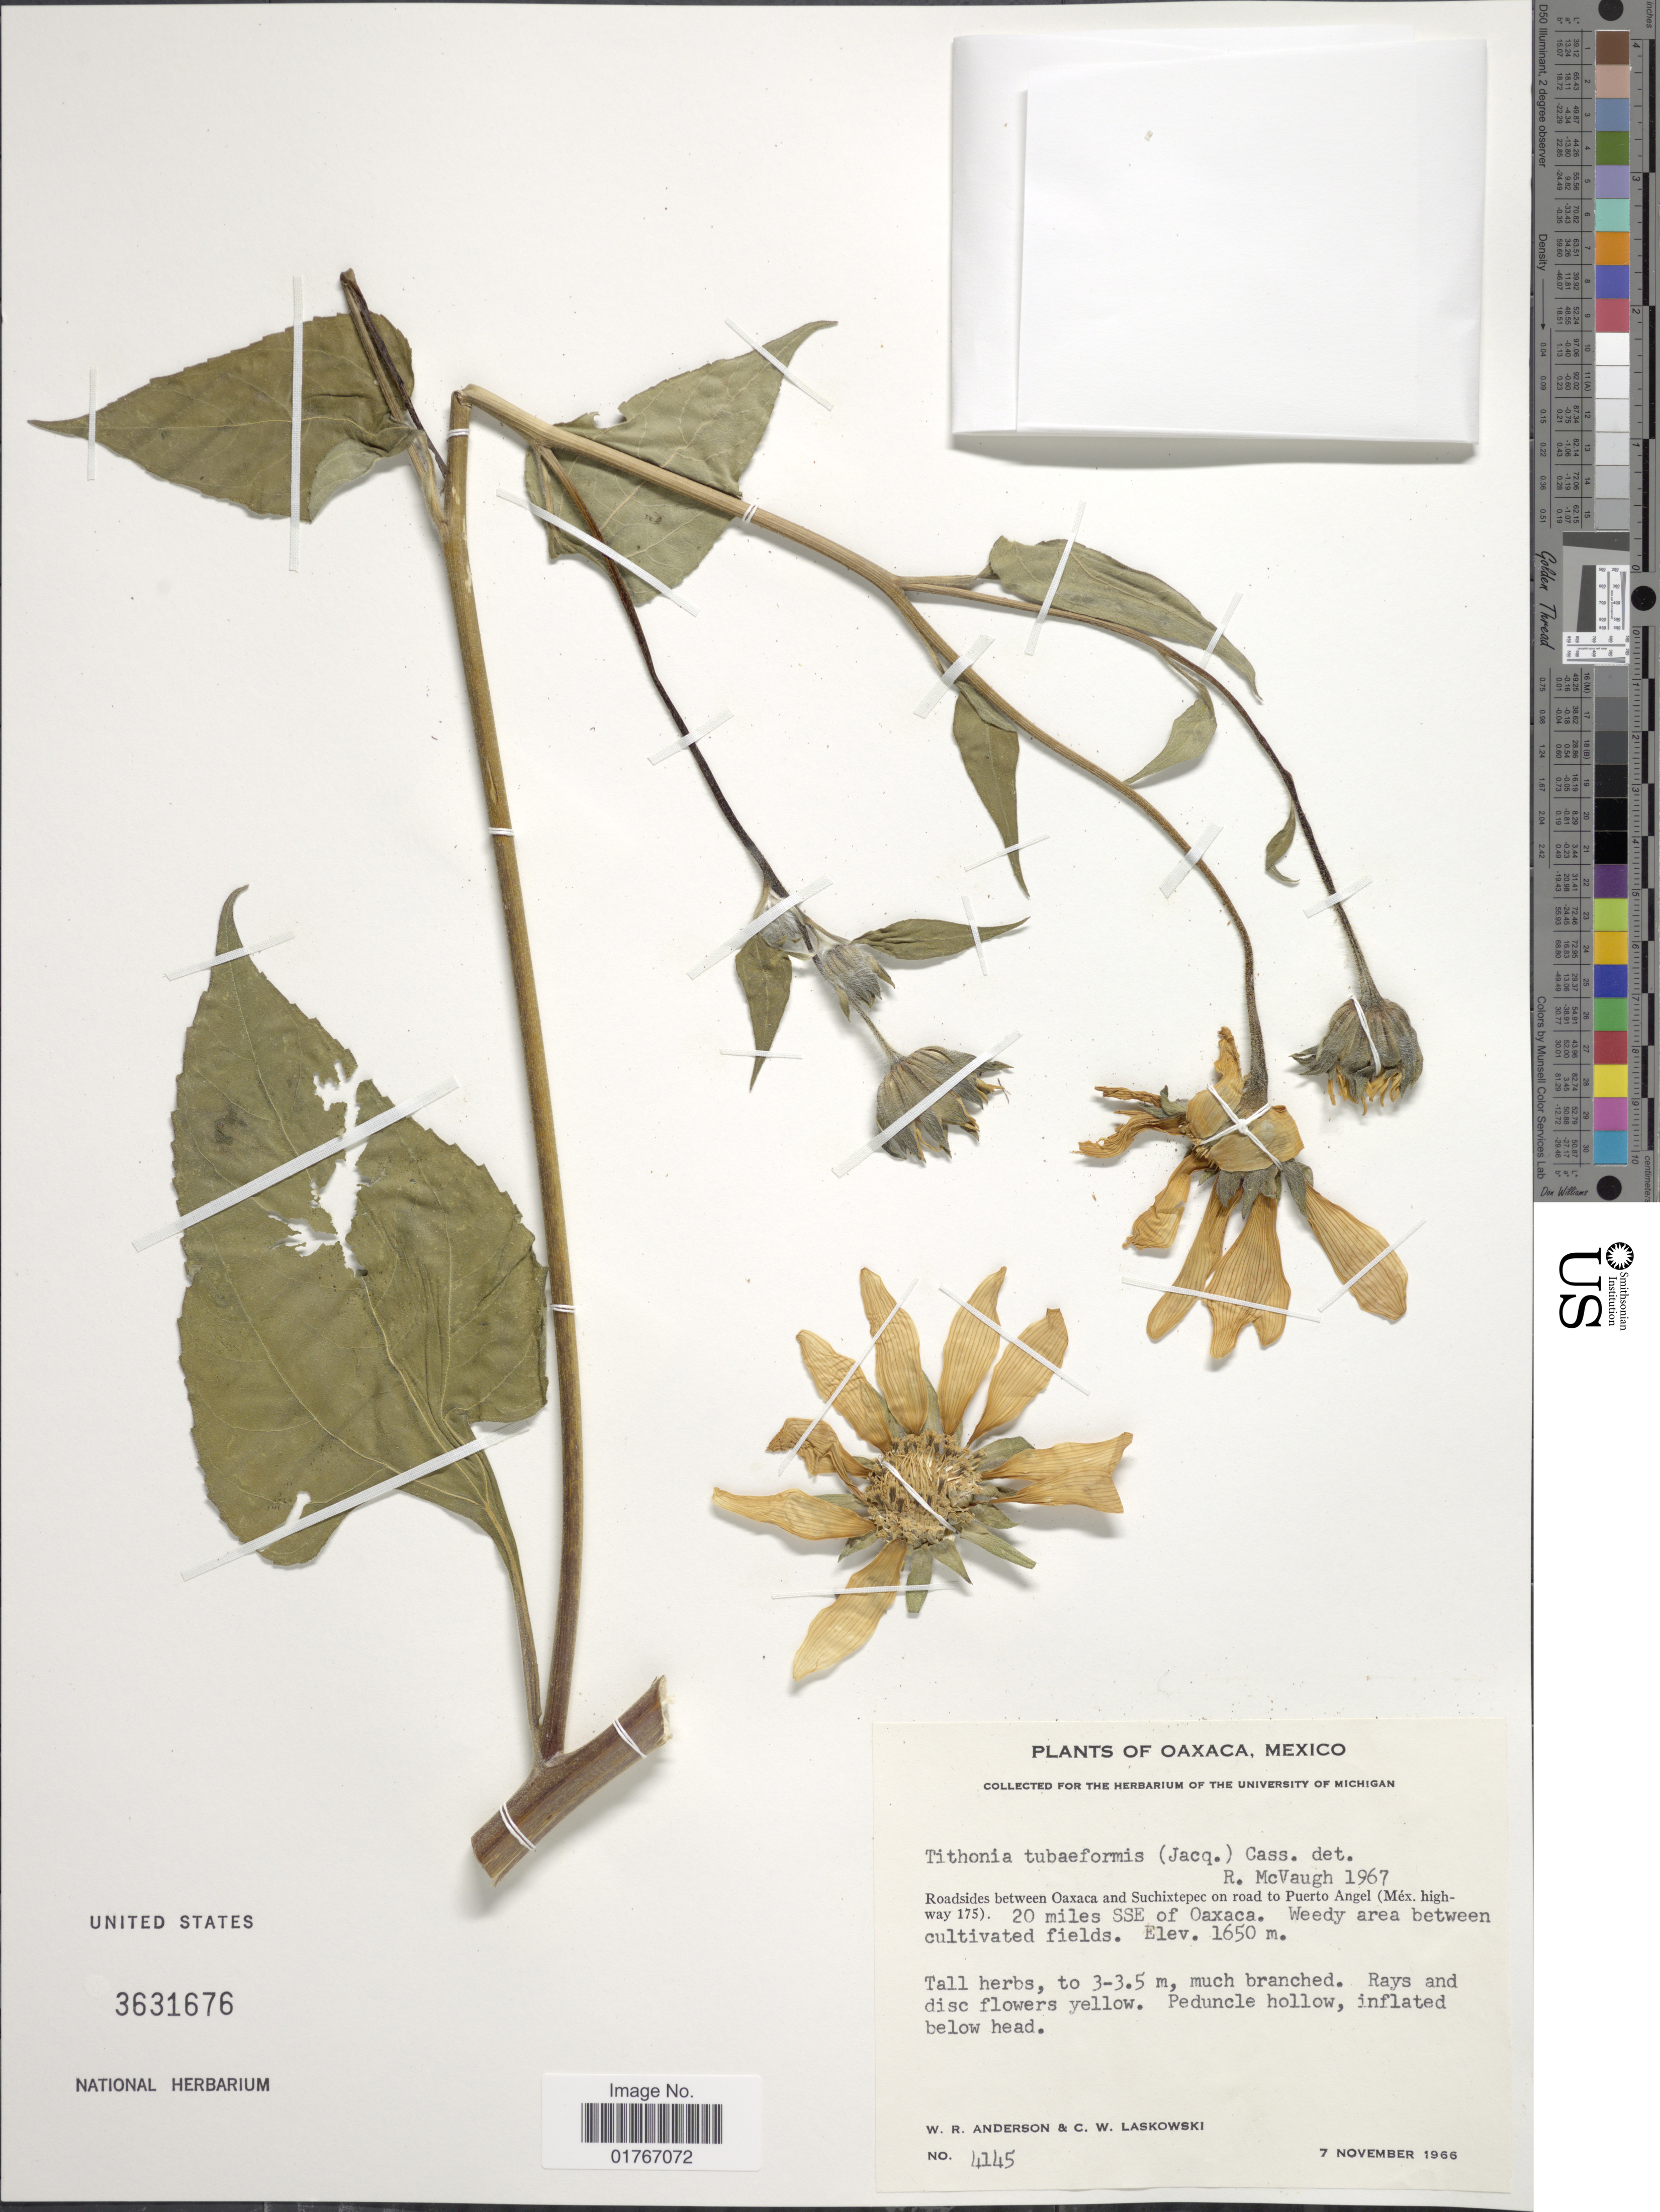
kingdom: Plantae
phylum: Tracheophyta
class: Magnoliopsida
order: Asterales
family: Asteraceae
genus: Tithonia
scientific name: Tithonia tubaeformis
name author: (Jacq.) Cass.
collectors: W. Anderson & C. Laskowski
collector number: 4145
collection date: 1966-11-07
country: Mexico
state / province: Oaxaca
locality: Roadside between Oaxaca and Suchixtepec on road to Puerto Angel (Méx. highway) 20 miles SSE of Oaxaca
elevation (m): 1650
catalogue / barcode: US 3631676